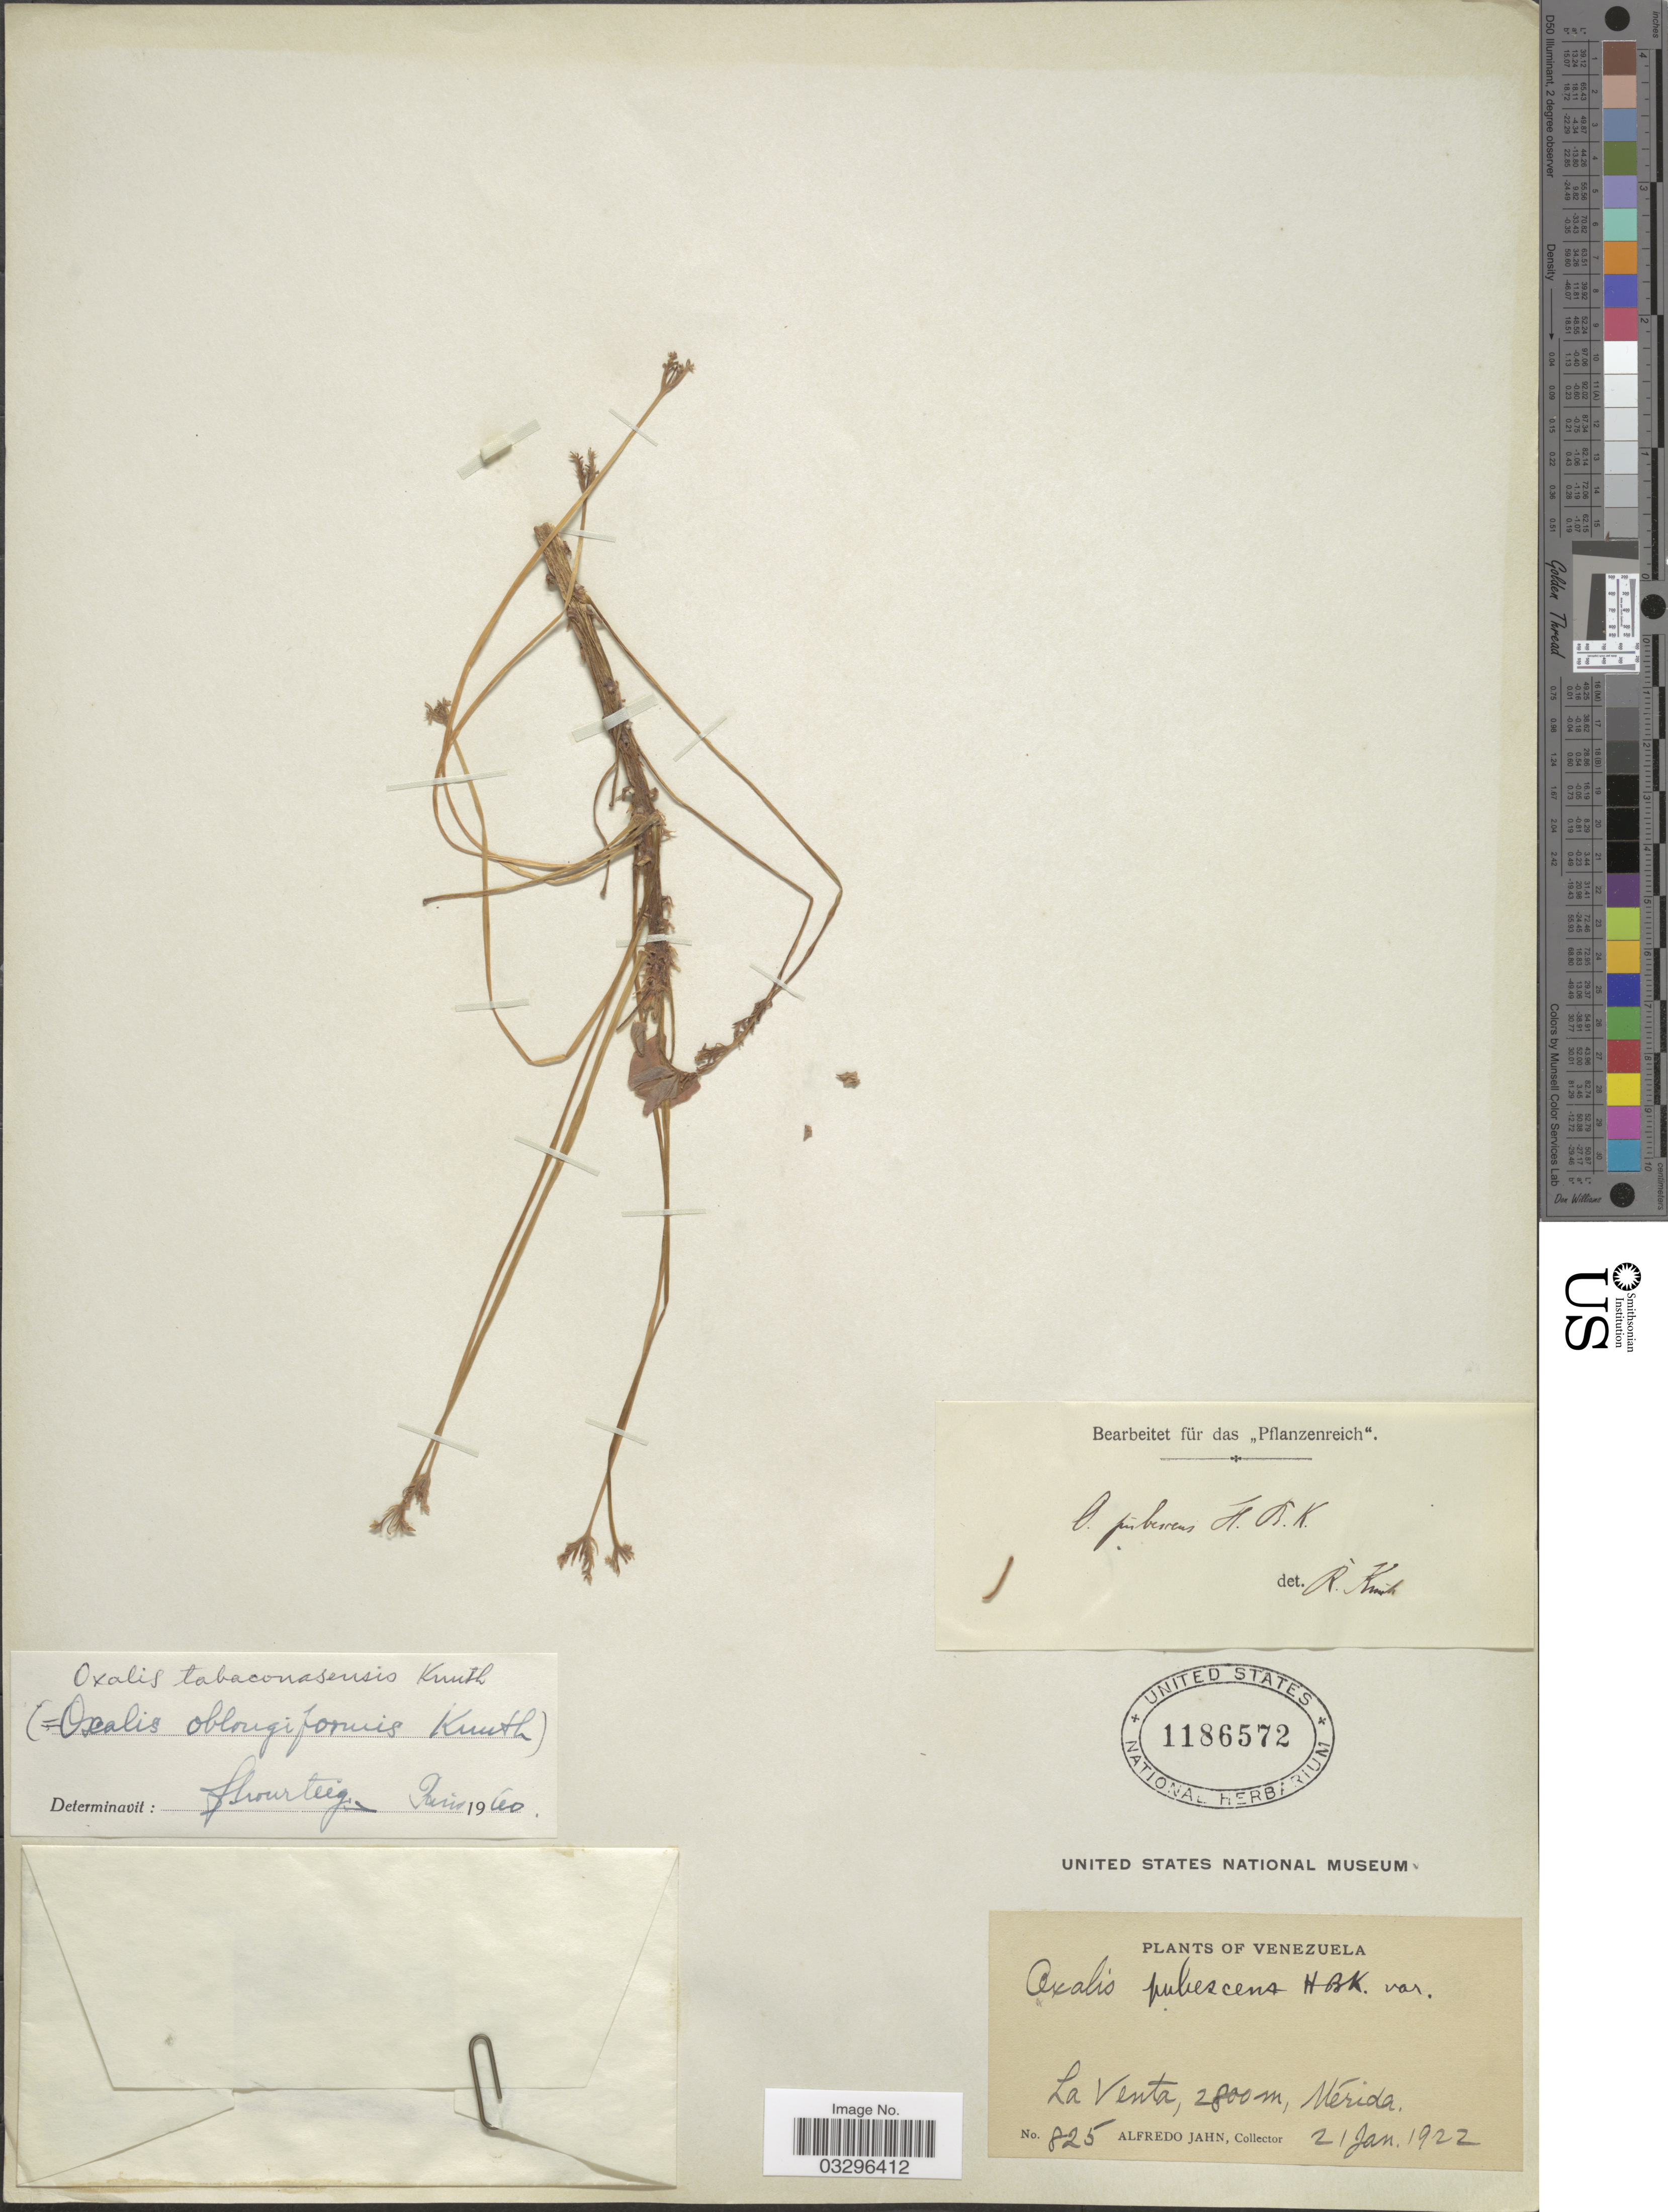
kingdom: Plantae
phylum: Tracheophyta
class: Magnoliopsida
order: Oxalidales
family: Oxalidaceae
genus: Oxalis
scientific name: Oxalis tabaconasensis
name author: R. Knuth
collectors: A. Jahn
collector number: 825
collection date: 1922-01-21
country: Venezuela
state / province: Mérida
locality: La Venta.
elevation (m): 2800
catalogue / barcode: US 1186572